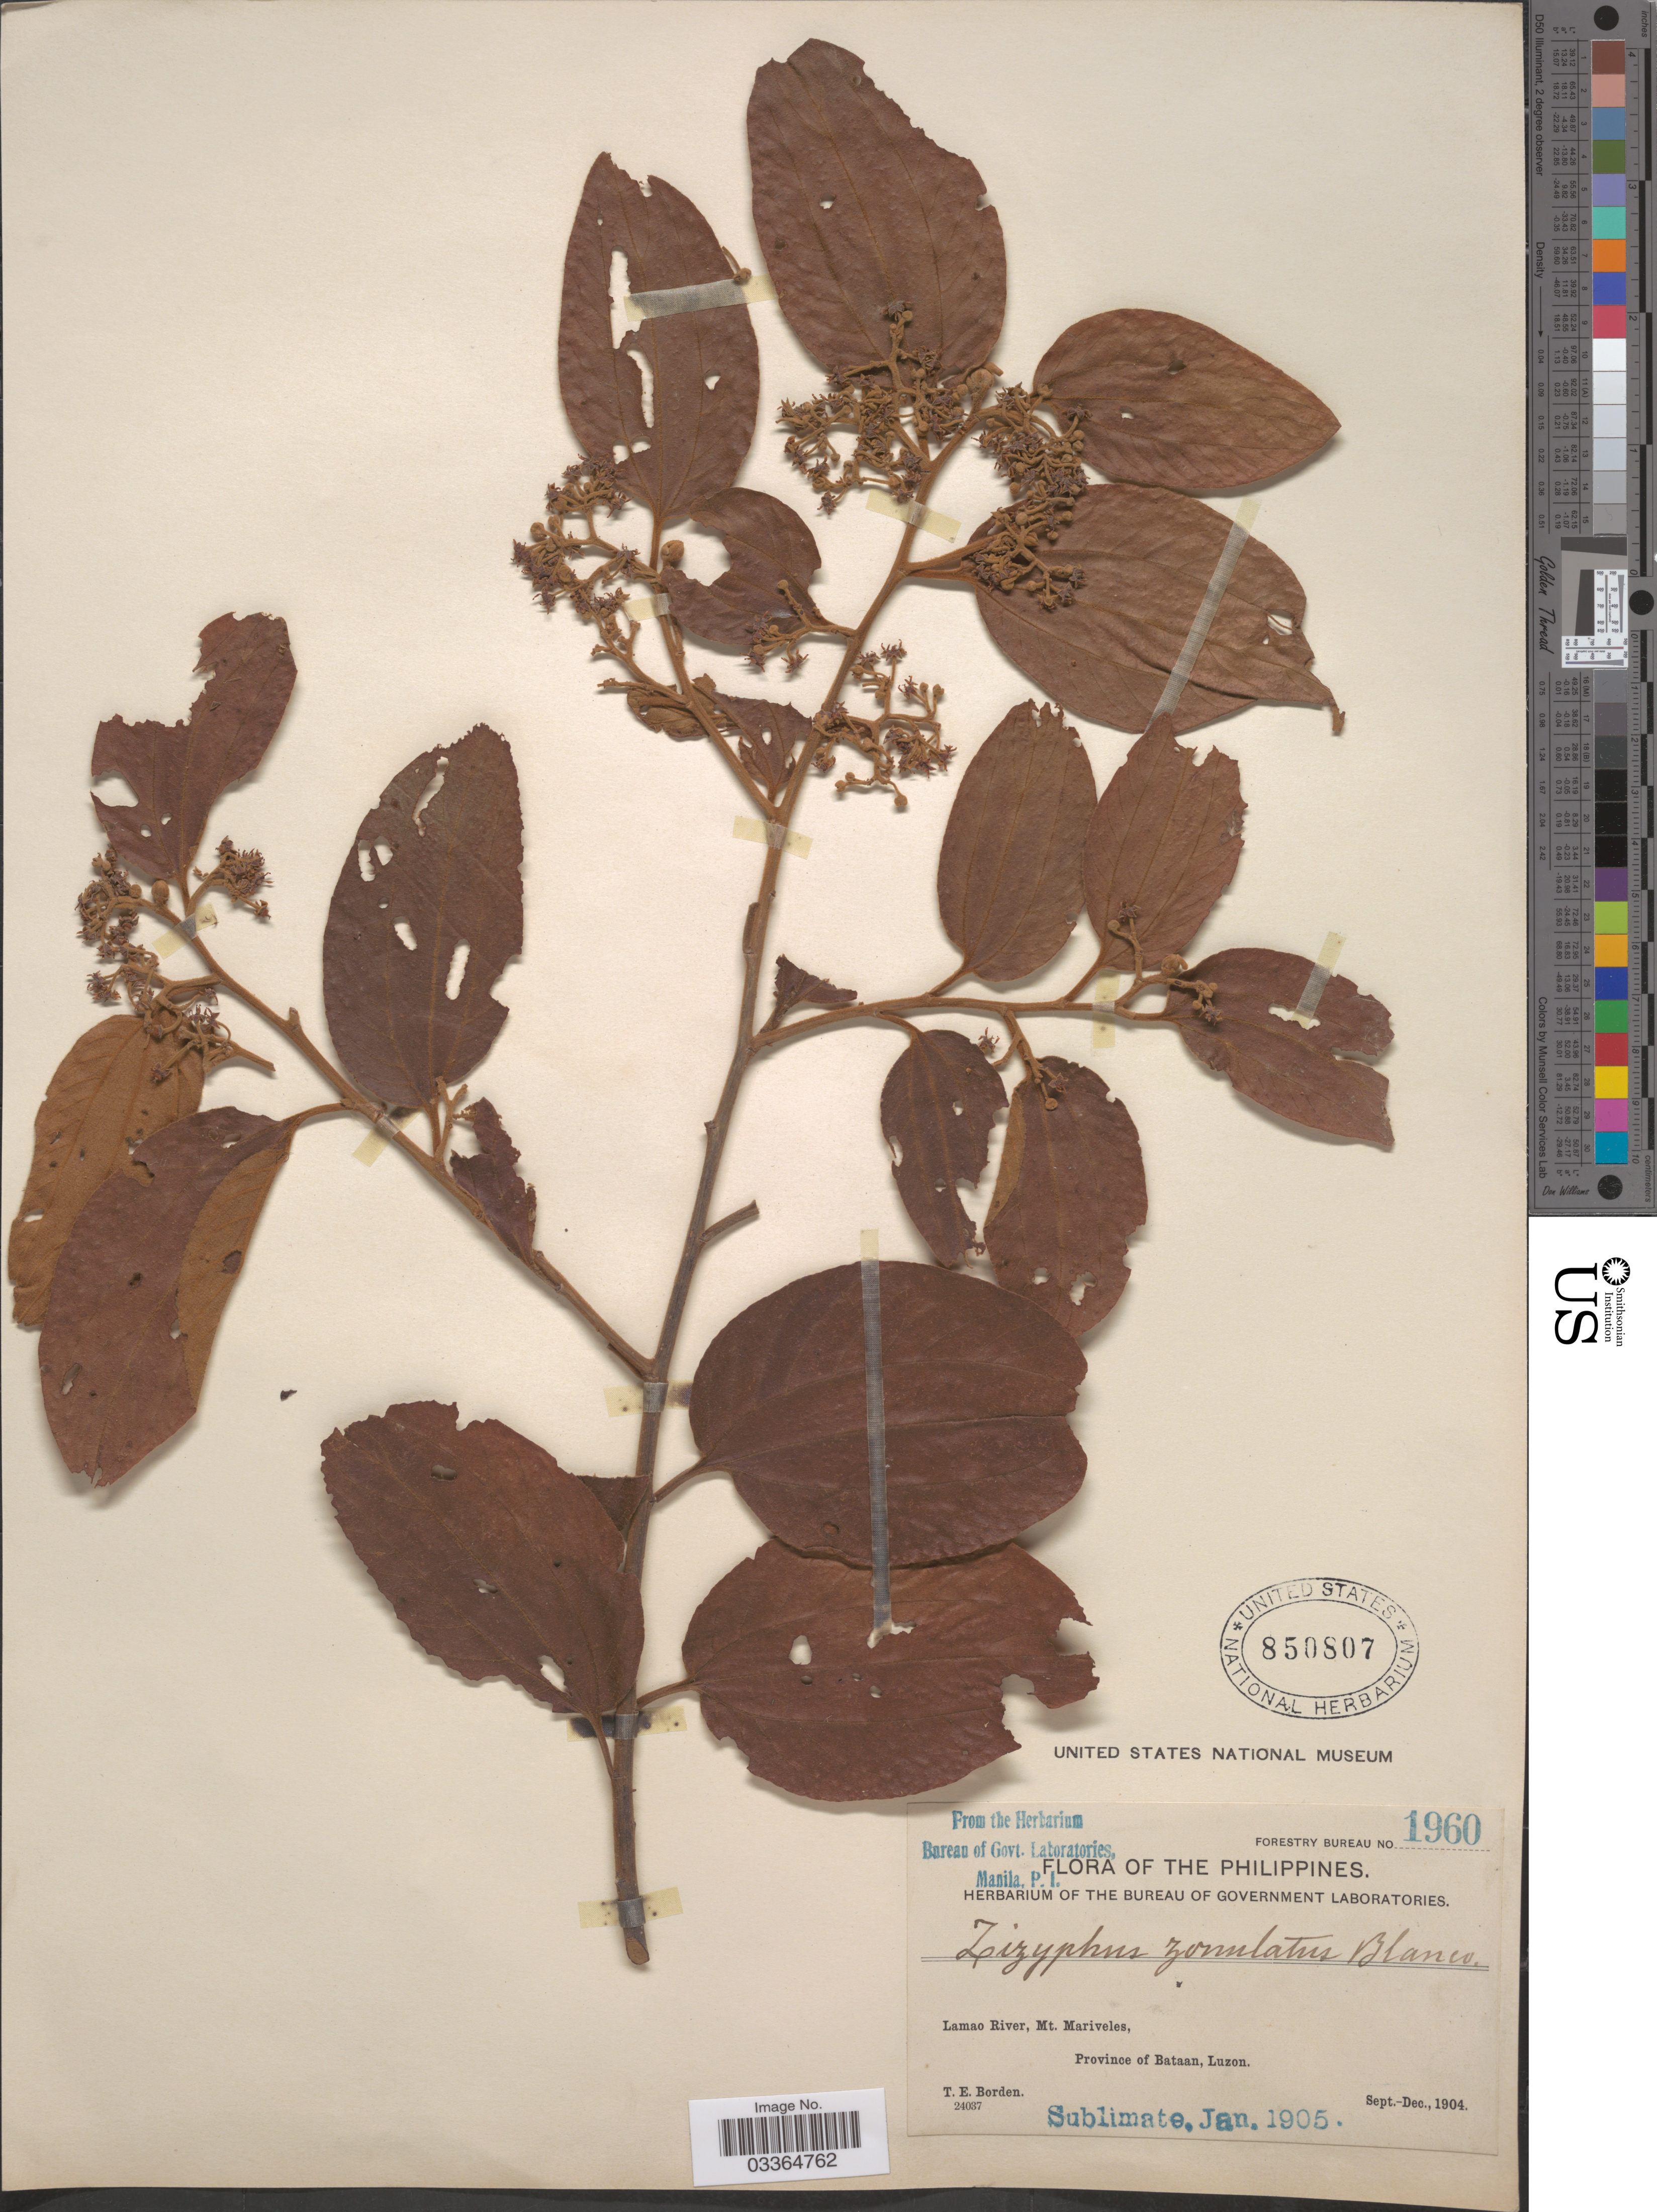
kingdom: Plantae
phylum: Tracheophyta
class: Magnoliopsida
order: Rosales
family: Rhamnaceae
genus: Ziziphus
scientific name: Ziziphus talanai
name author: (Blanco) Merr.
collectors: T. E. Borden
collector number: Forestry Bureau 1960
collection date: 1904-09/1904-12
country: Philippines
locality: Lamao River, Mt. Mariveles, Province of Bataan, Luzon.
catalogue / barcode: US 850807